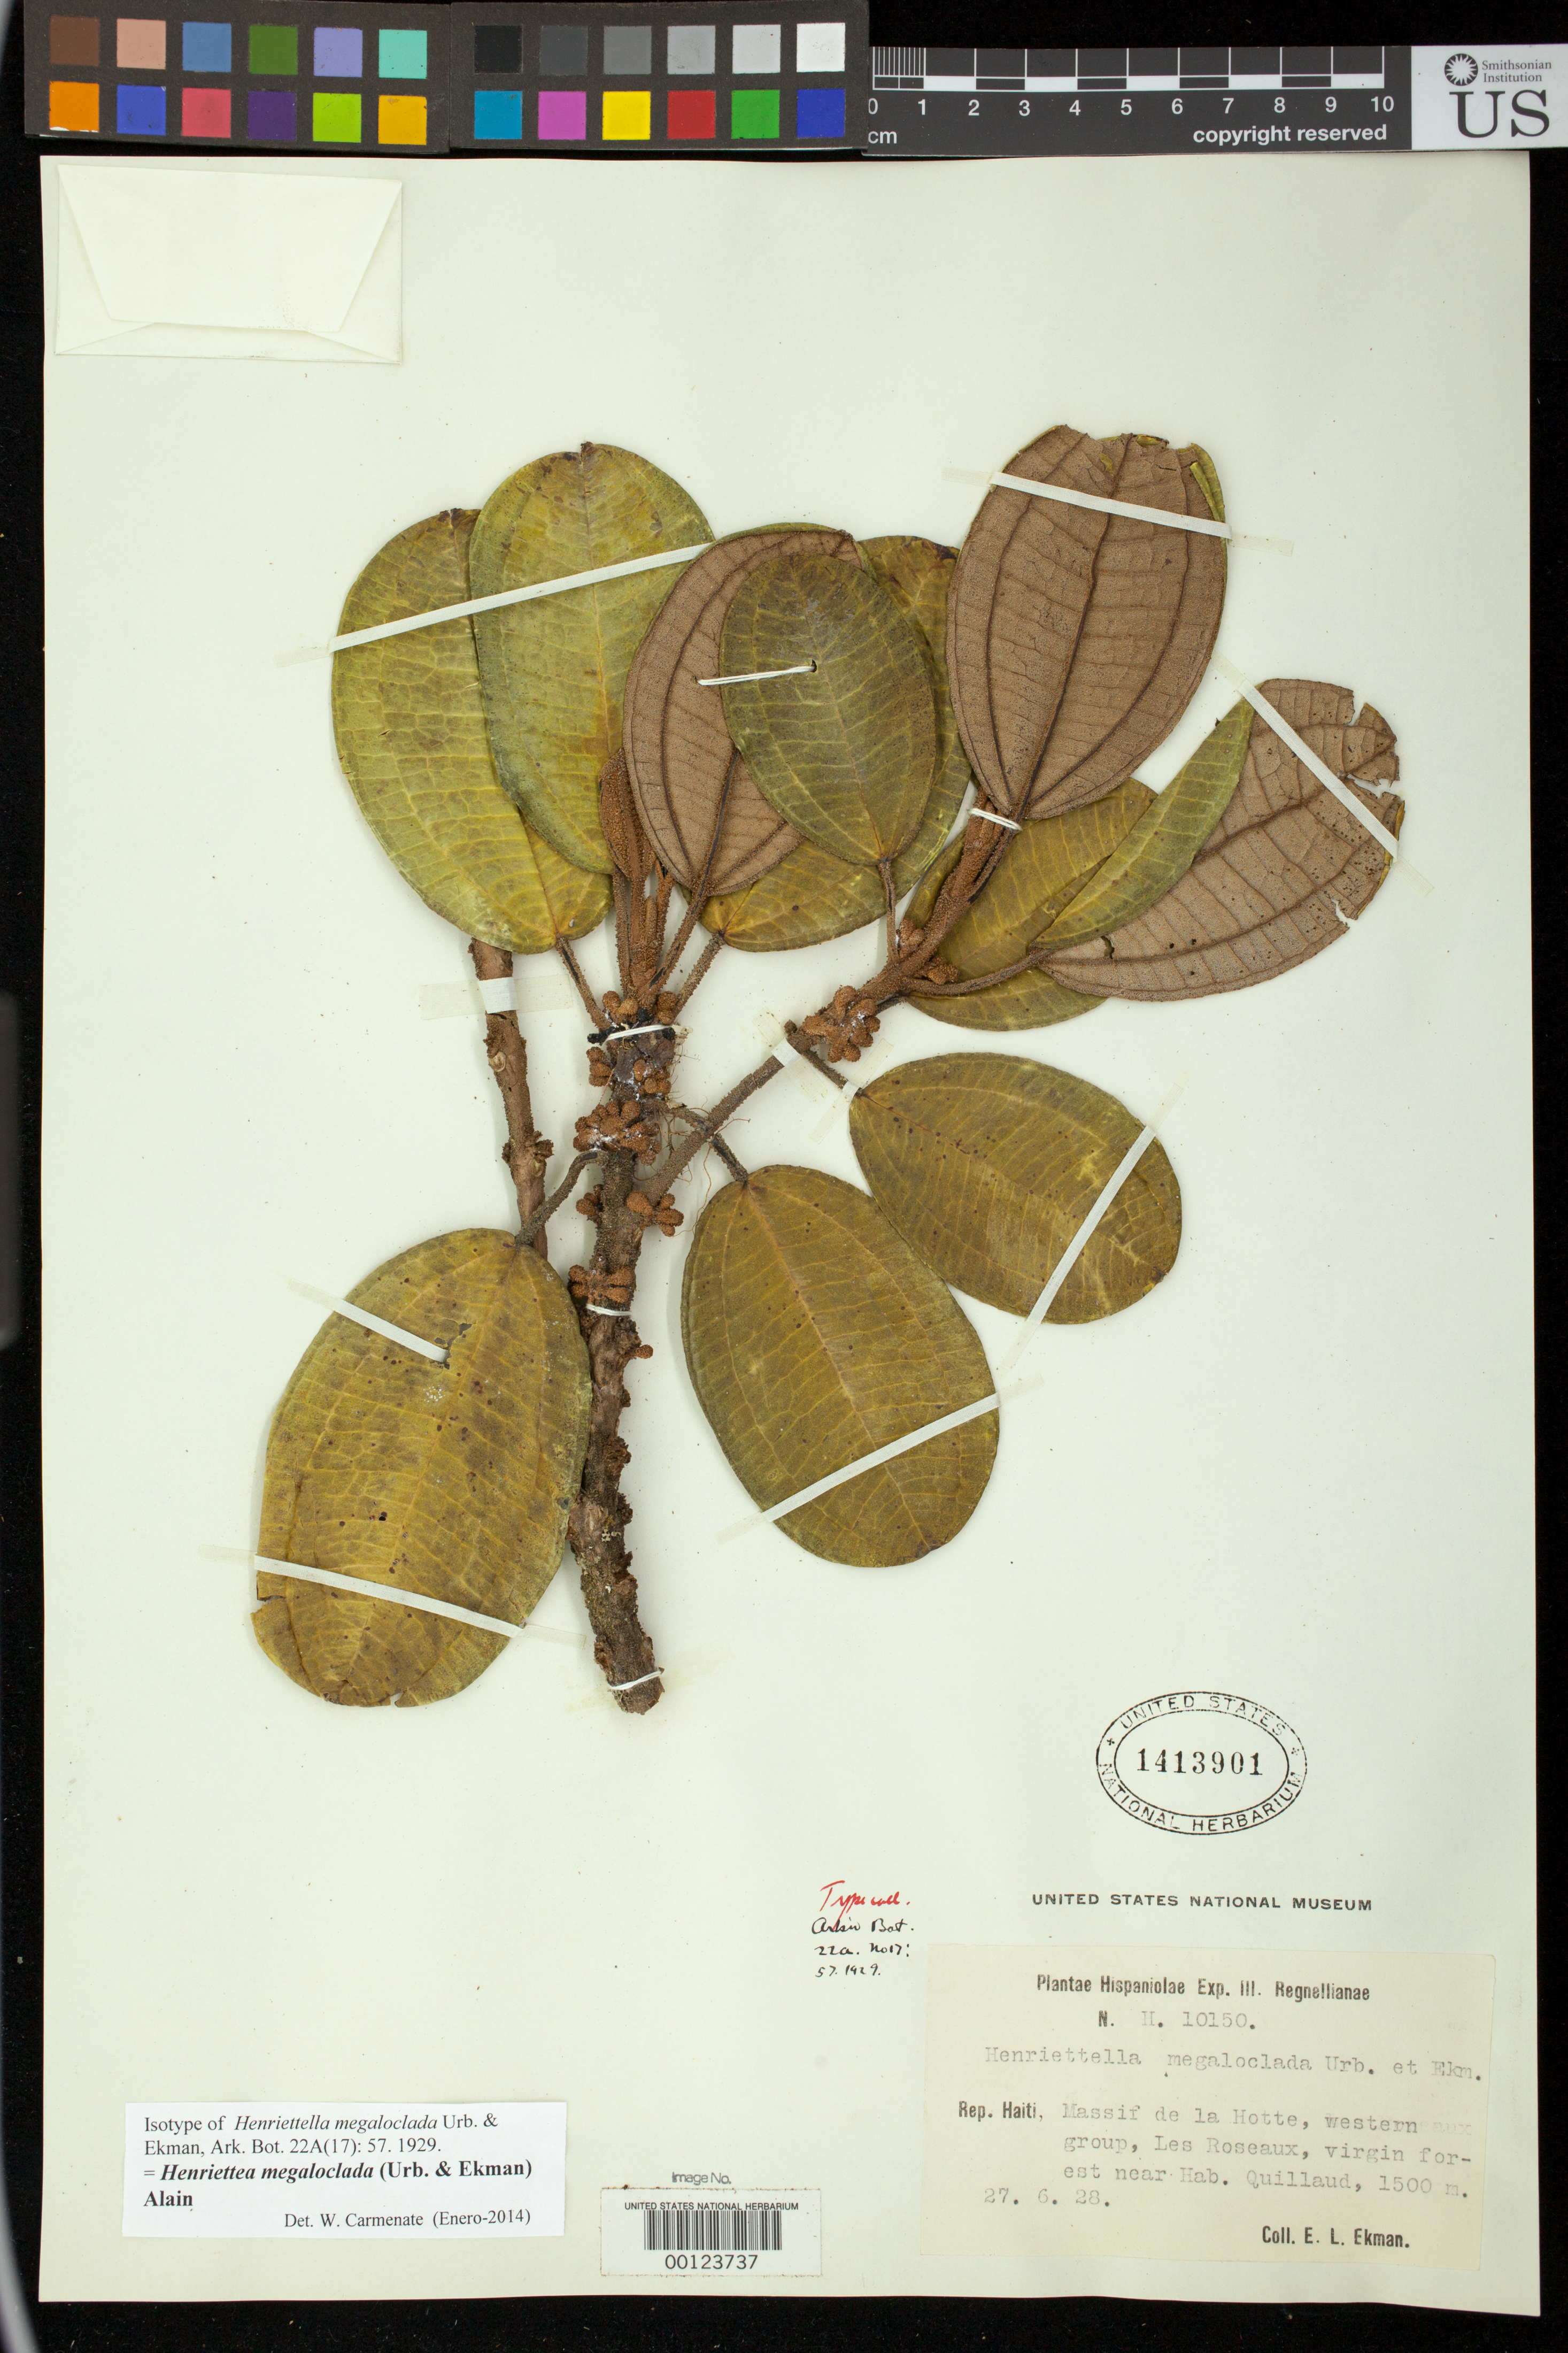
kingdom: Plantae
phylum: Tracheophyta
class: Magnoliopsida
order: Myrtales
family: Melastomataceae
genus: Henriettella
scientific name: Henriettella megaloclada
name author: Urb. & Ekman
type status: Isotype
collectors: E. L. Ekman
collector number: H 10150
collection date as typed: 27 Jun 1928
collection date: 1928-06-27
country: Haiti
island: Hispaniola Island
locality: Massif de la Hotte Inparte occidentali prope les Roseaux.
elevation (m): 1500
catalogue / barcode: US 1413901